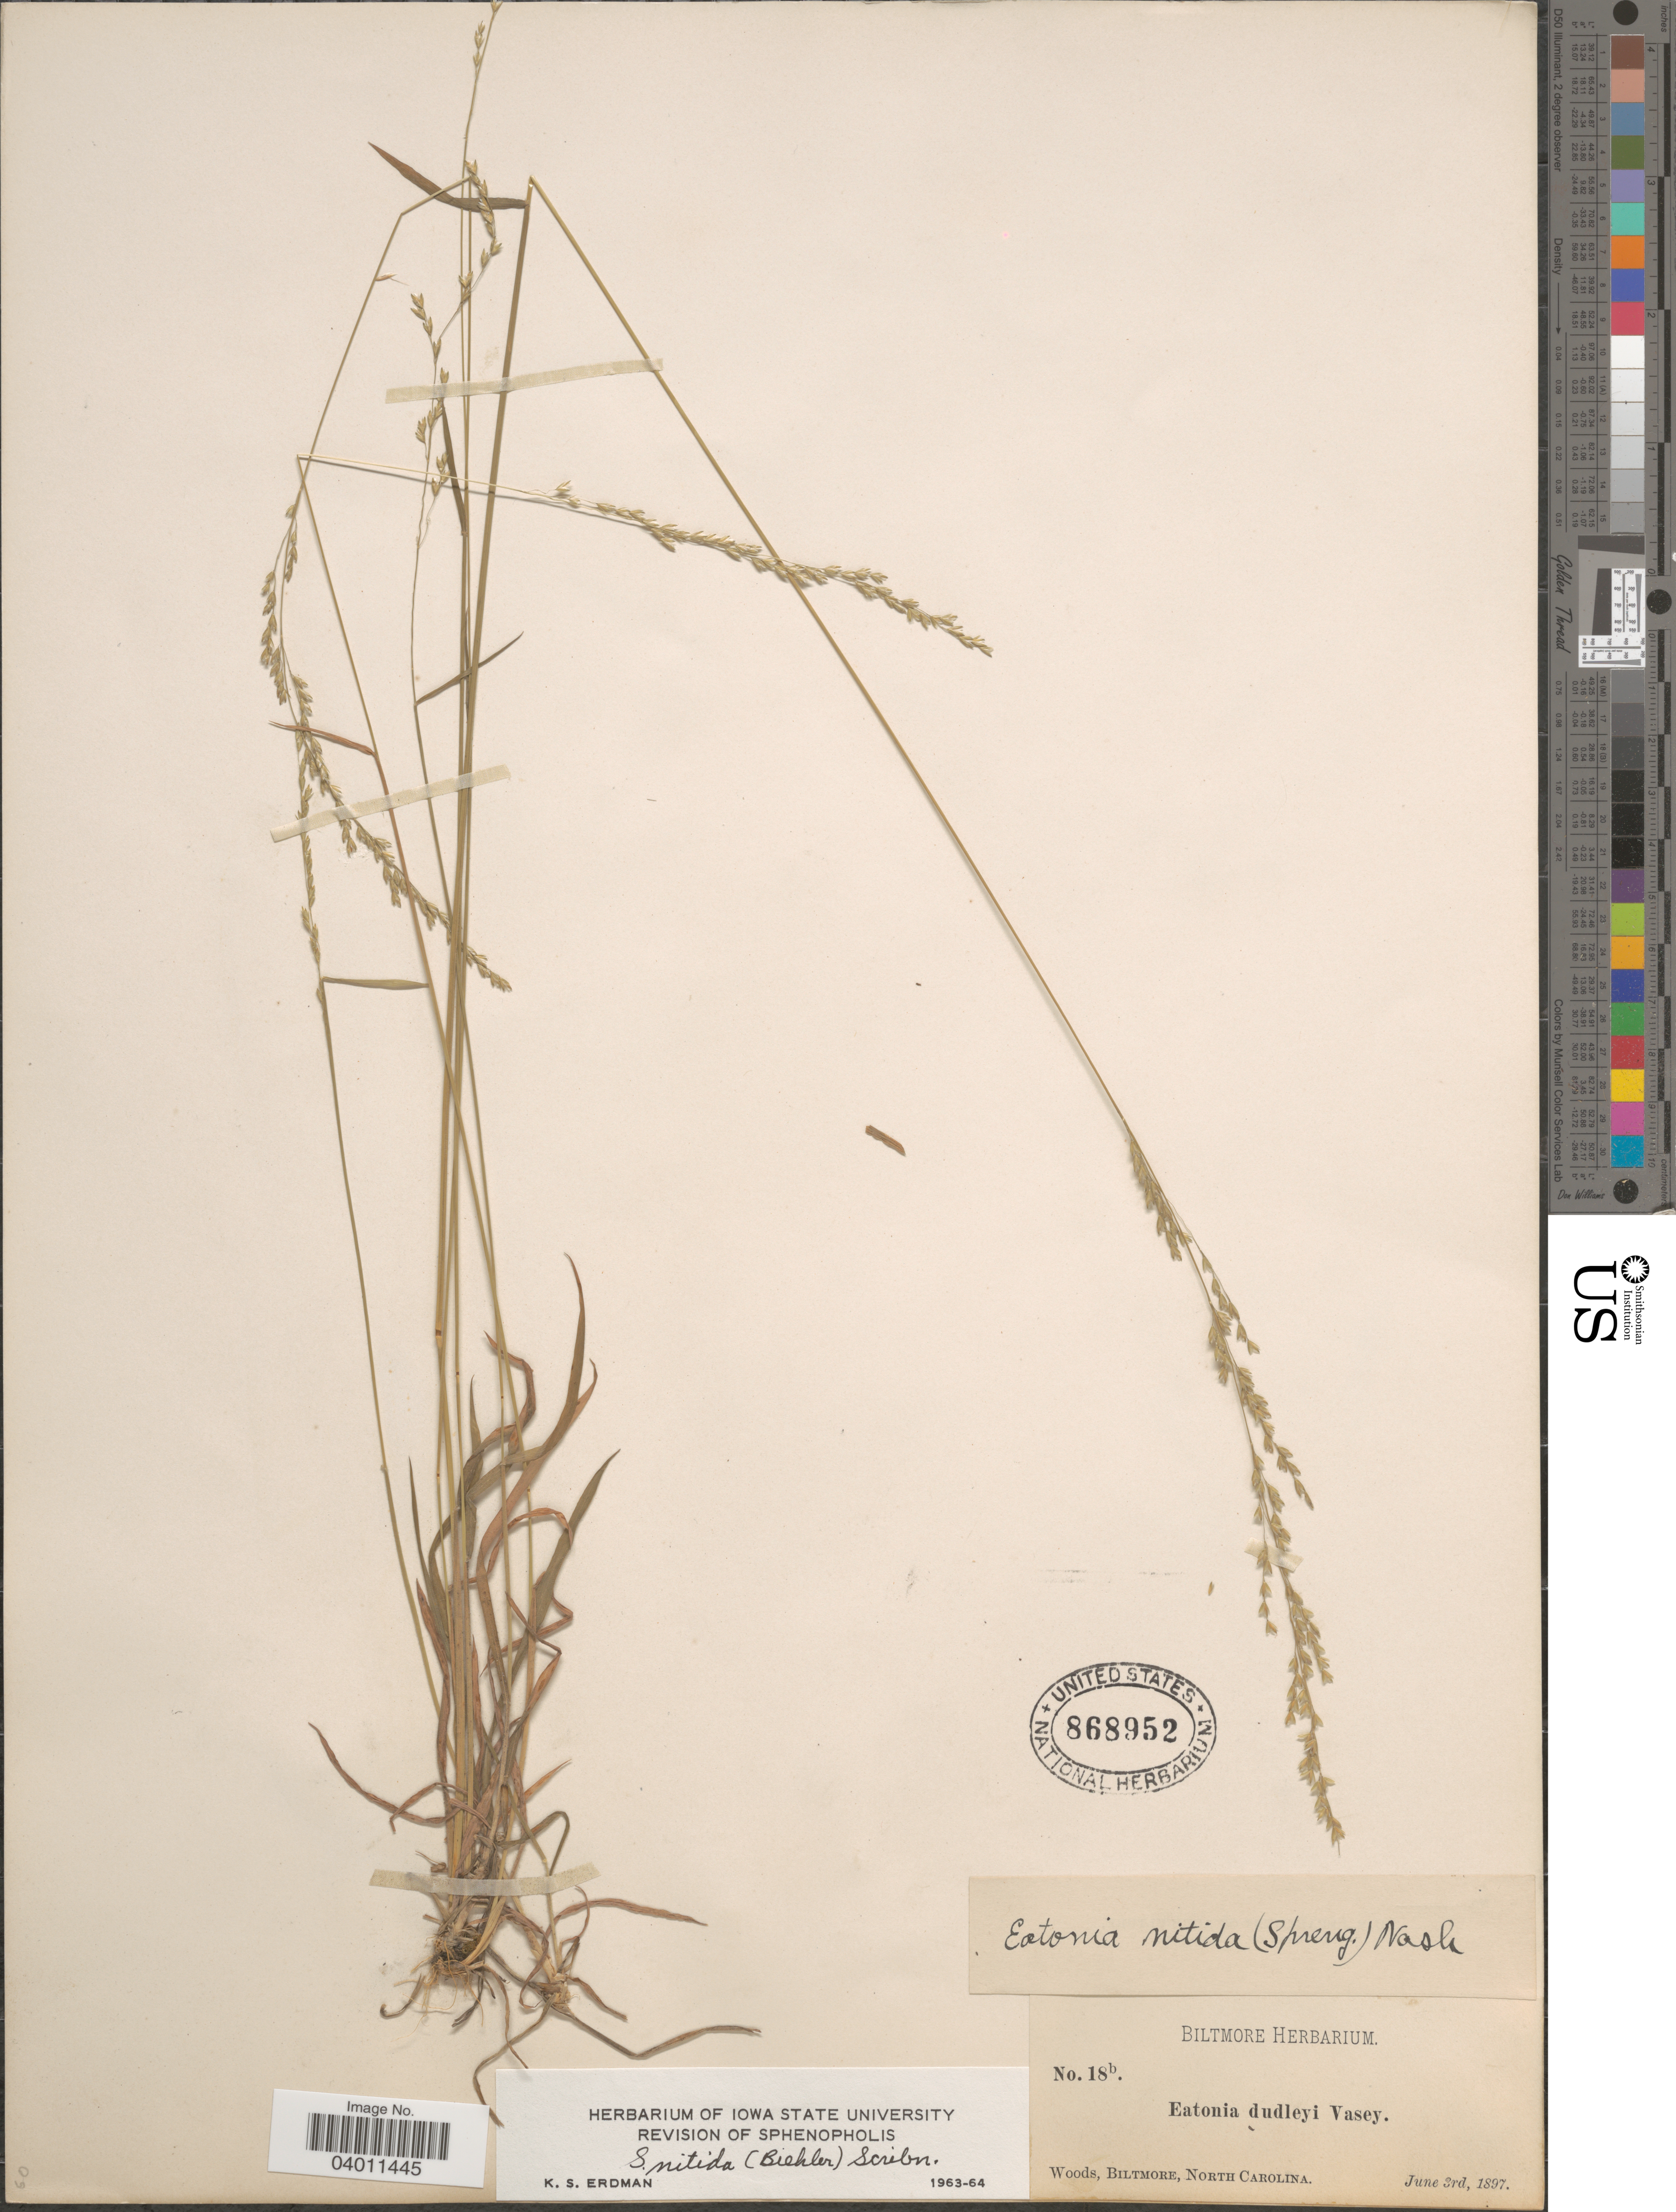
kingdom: Plantae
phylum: Tracheophyta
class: Liliopsida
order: Poales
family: Poaceae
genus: Sphenopholis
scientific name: Sphenopholis nitida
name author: (Biehler) Scribn.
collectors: ex herb. Biltmore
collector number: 18b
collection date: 1897-06-03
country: United States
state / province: North Carolina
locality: Woods, Biltmore.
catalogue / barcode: US 868952